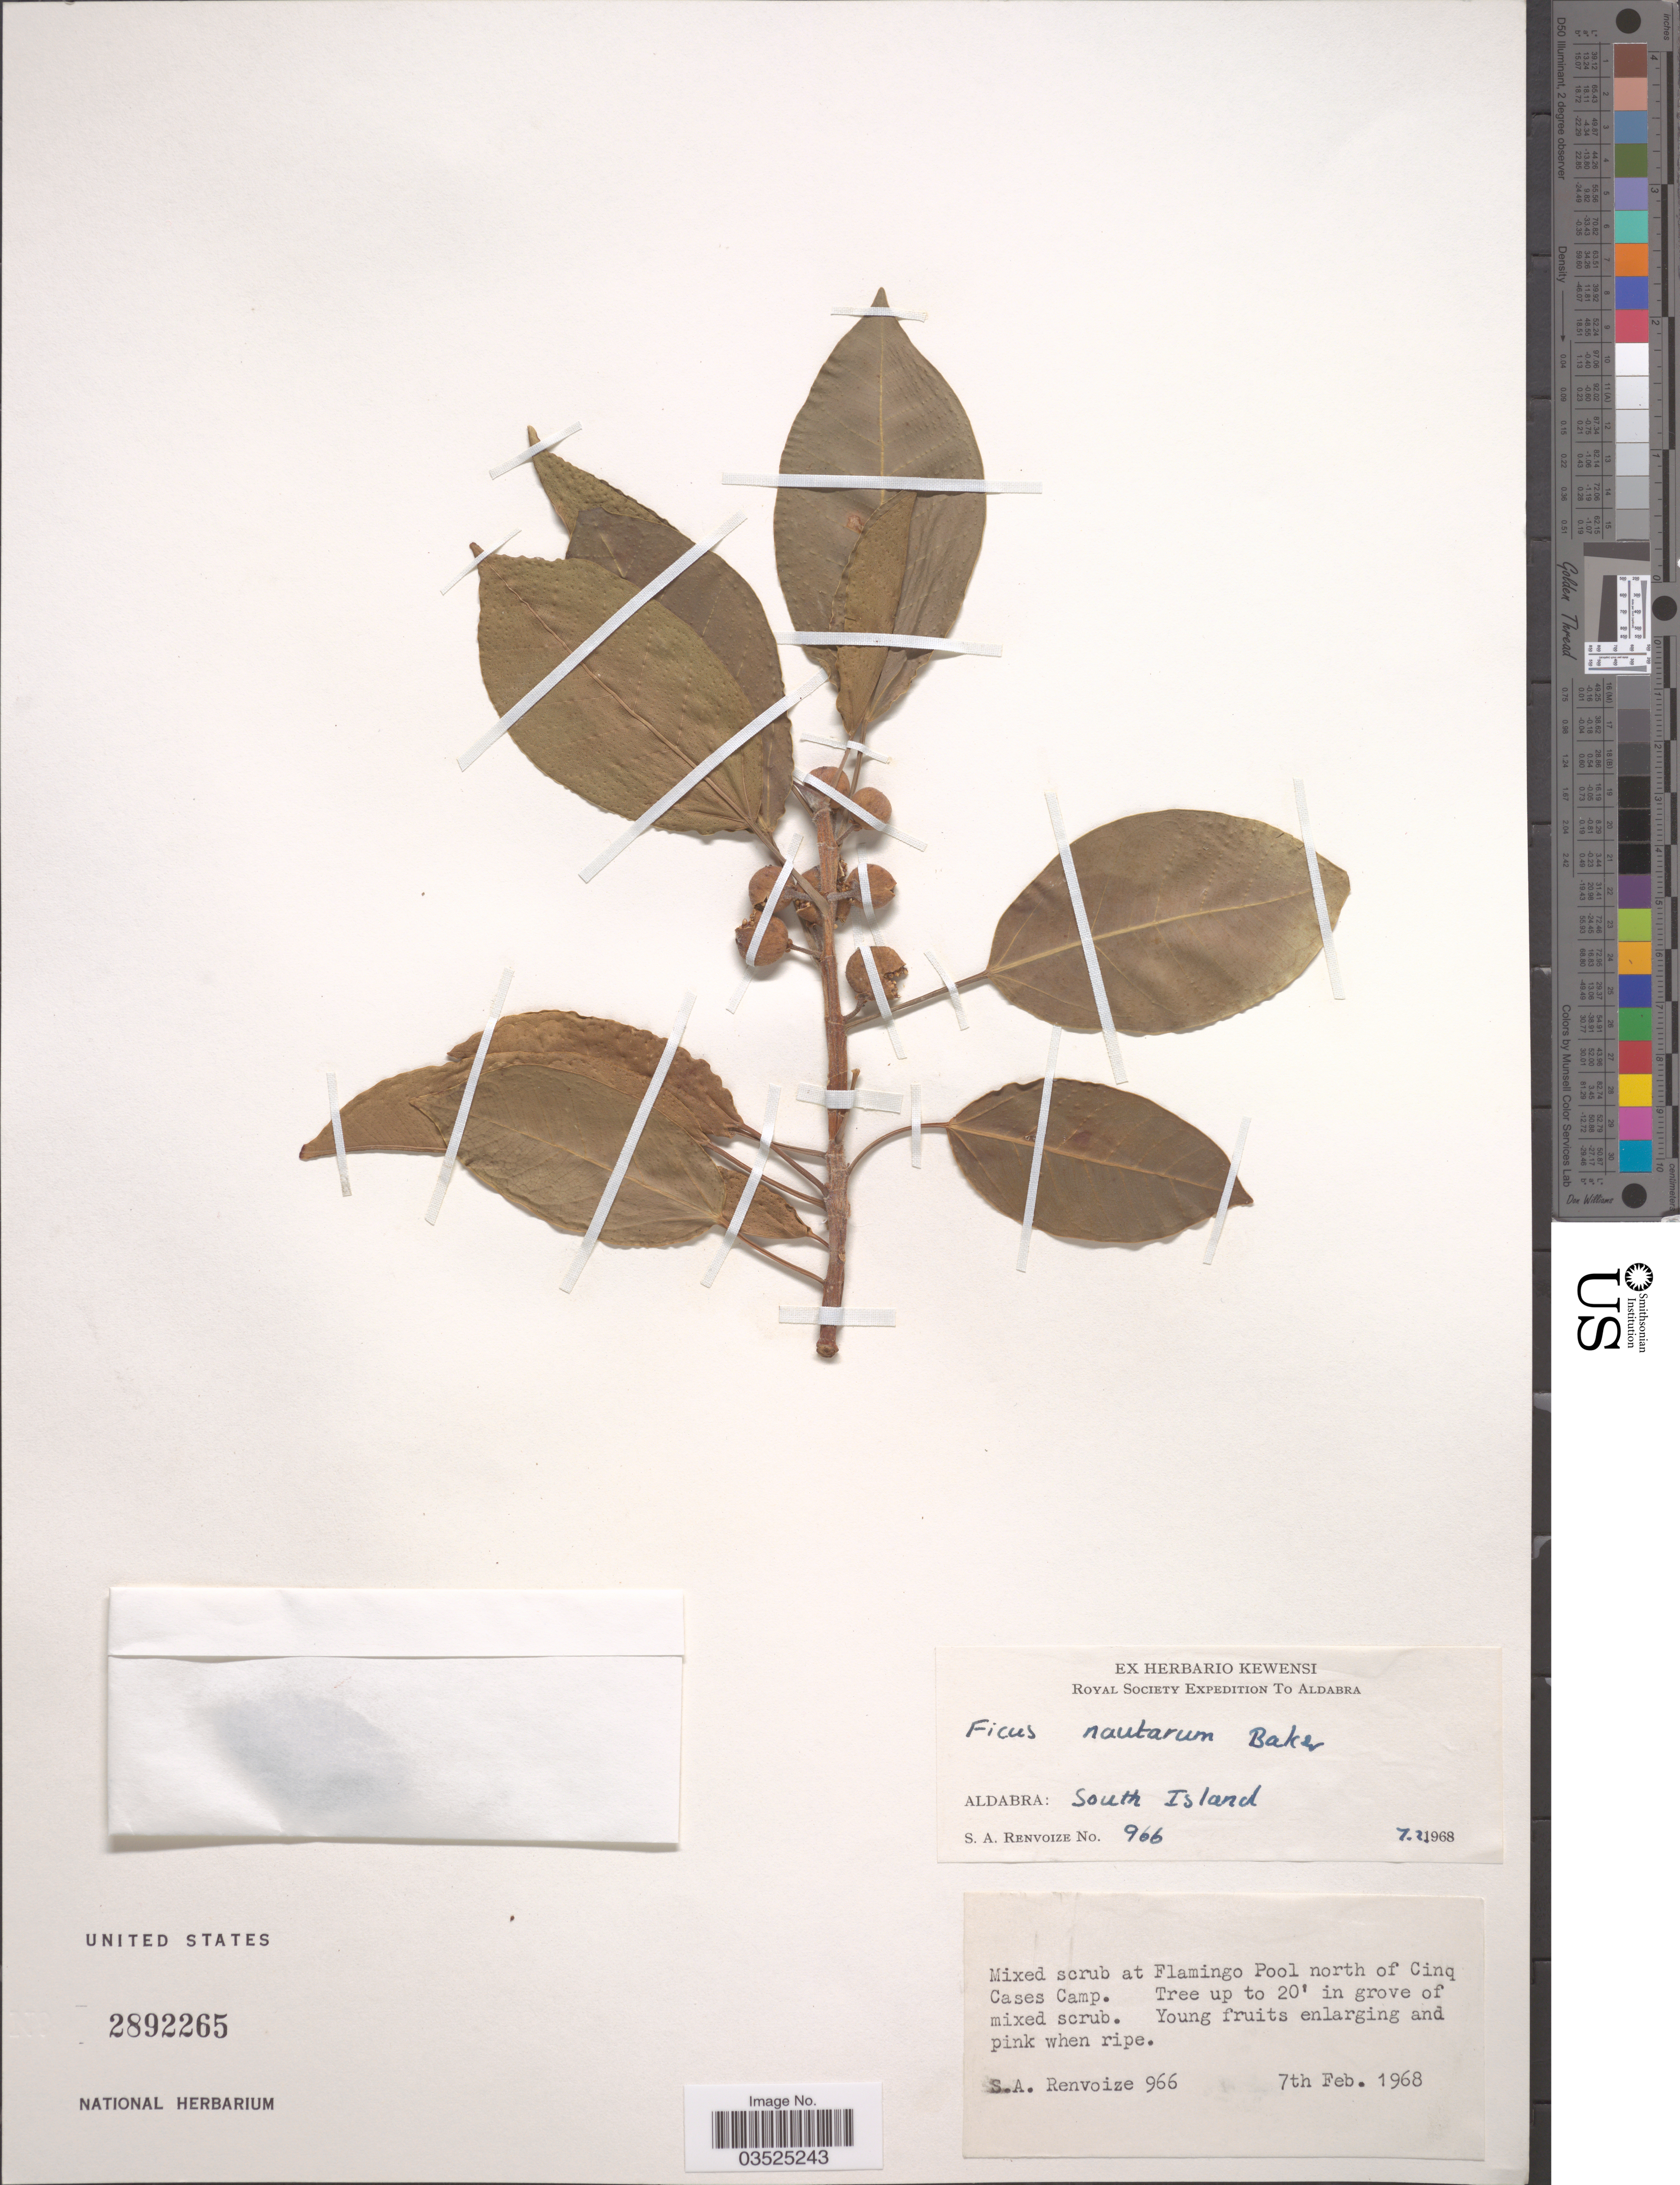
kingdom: Plantae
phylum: Tracheophyta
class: Magnoliopsida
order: Rosales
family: Moraceae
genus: Ficus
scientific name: Ficus lutea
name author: Vahl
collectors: S. A. Renvoize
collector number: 966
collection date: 1968-02-07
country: Seychelles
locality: Aldabra: South Island. Flamingo Pool north of Cinq Cases Camp.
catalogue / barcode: US 2892265